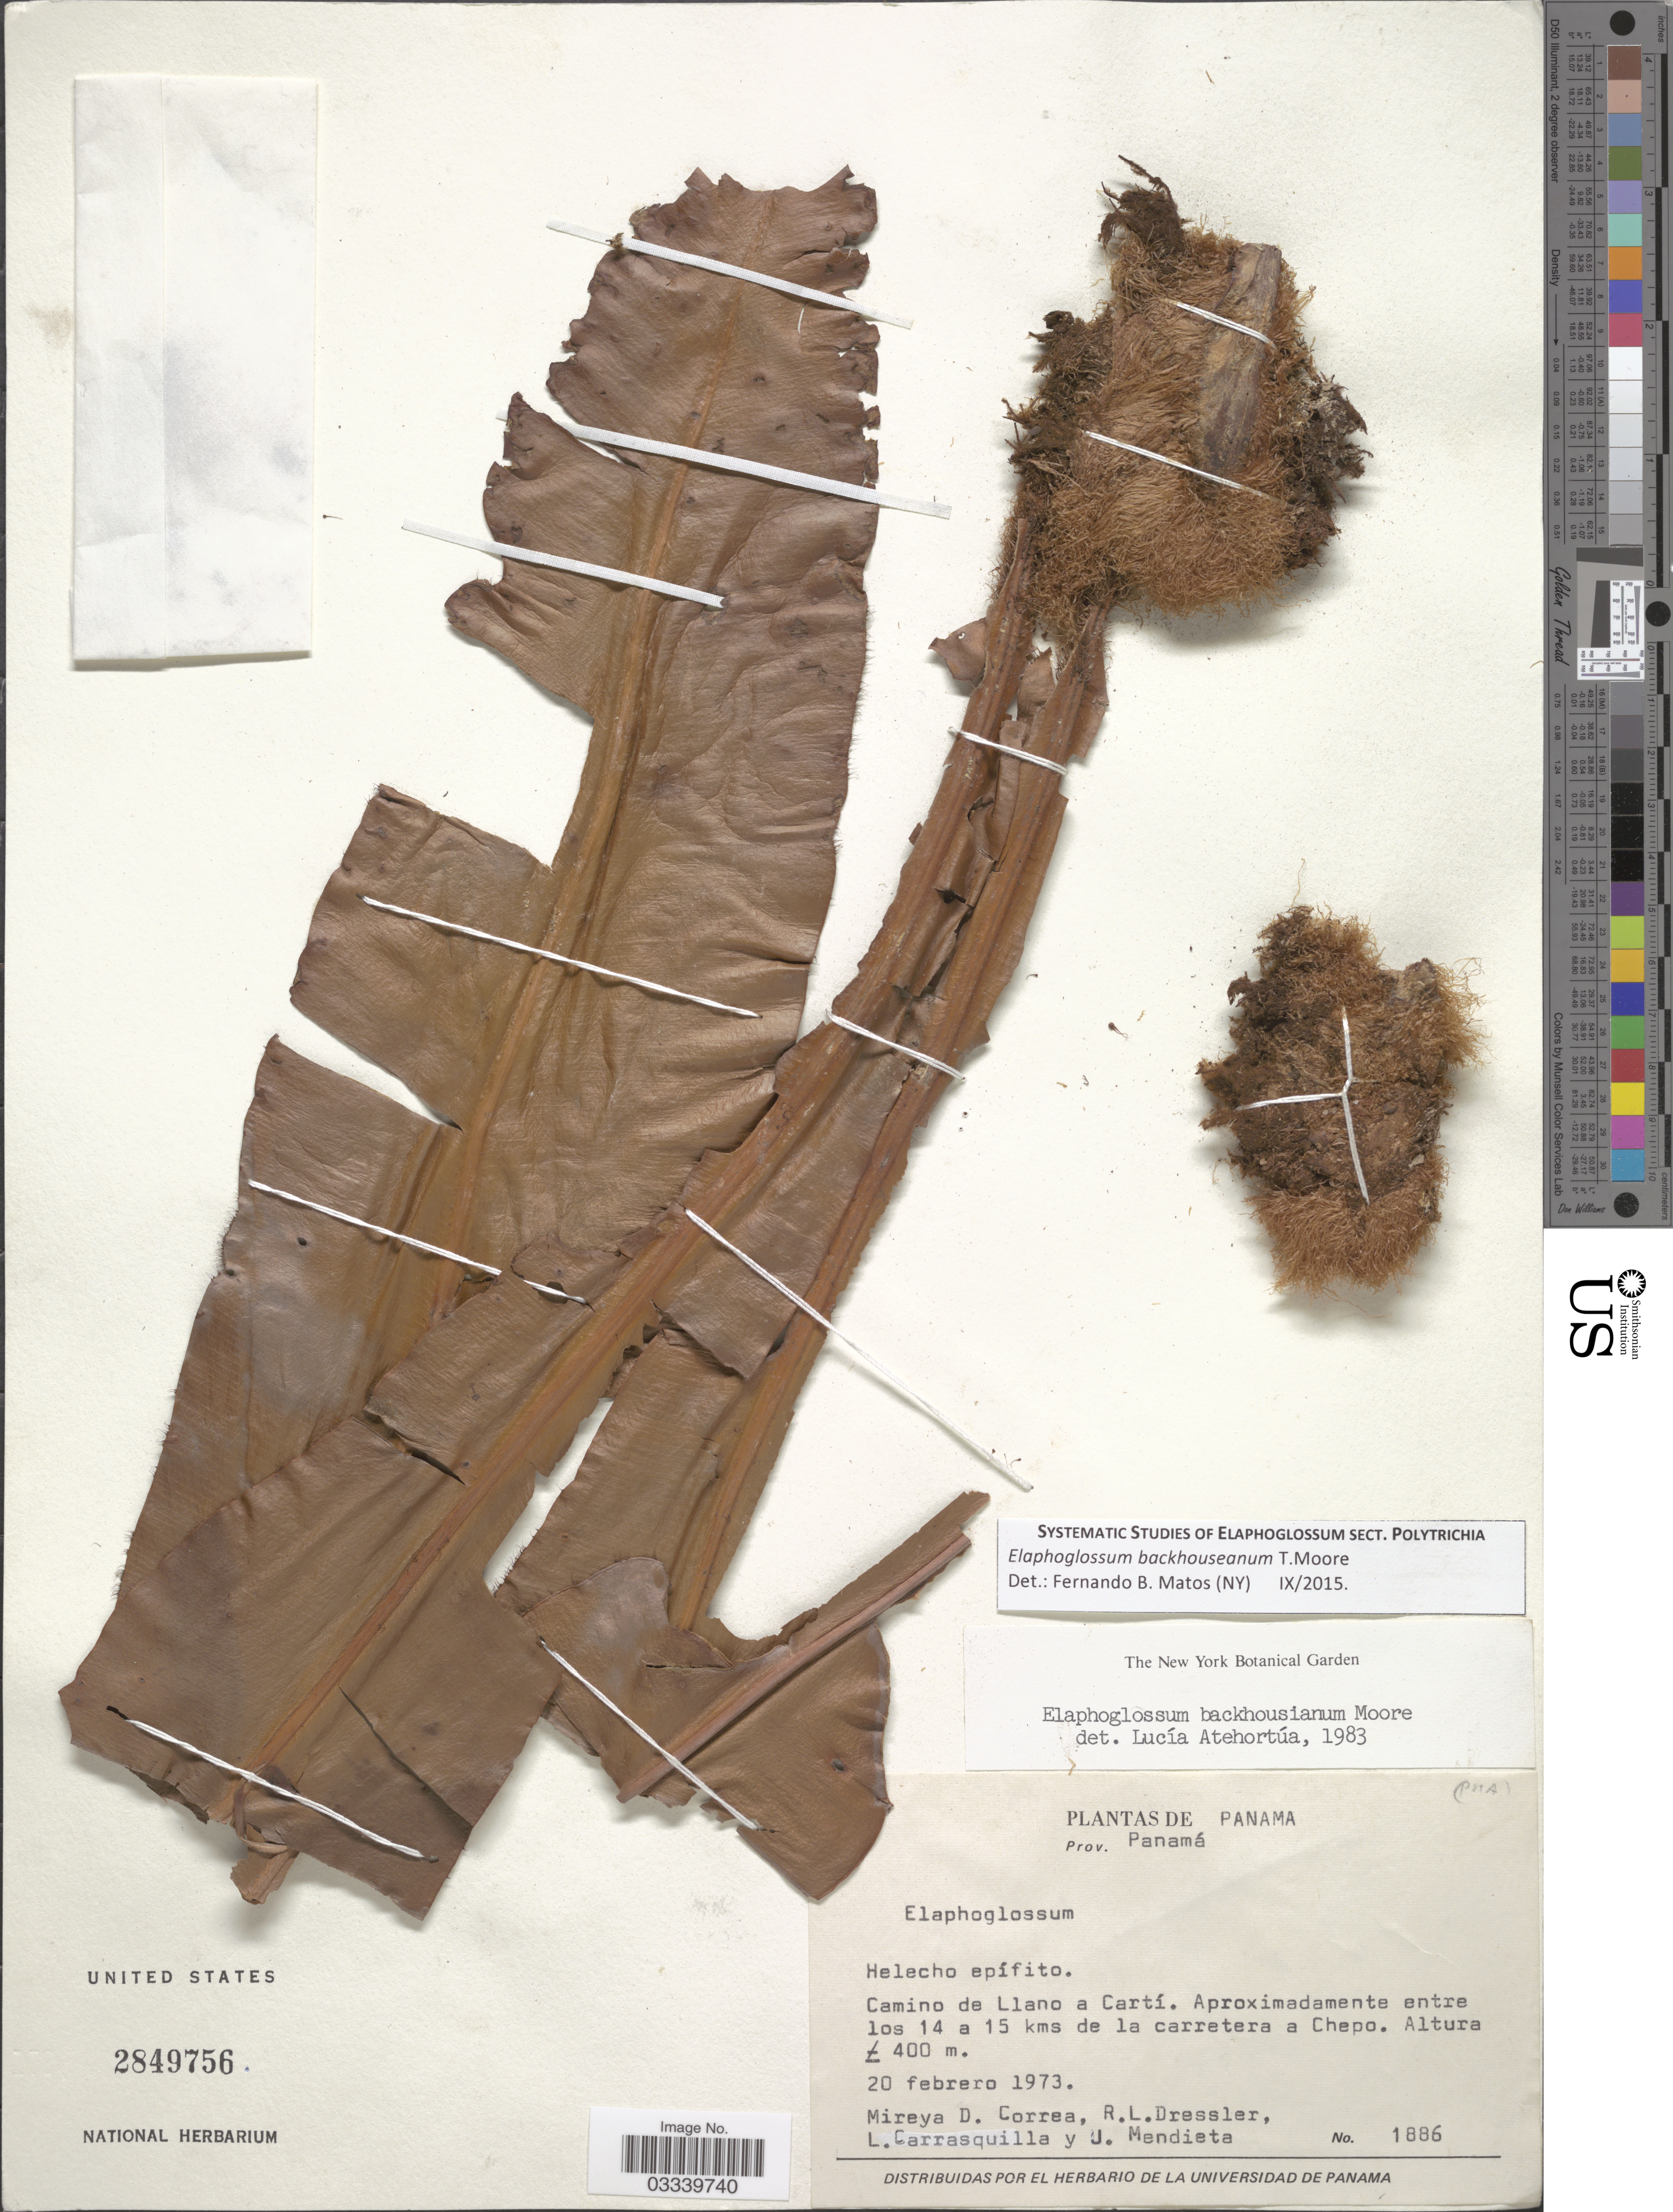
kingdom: Plantae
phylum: Tracheophyta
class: Polypodiopsida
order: Polypodiales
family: Dryopteridaceae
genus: Elaphoglossum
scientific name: Elaphoglossum backhouseanum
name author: T. Moore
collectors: M. D. Corrêa-A., R. Dressler, L. Carrasquilla & J. Mendieta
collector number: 1886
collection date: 1973-02-20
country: Panama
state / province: Panamá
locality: Camino de Llano a Cartí. Aproximadamente entre los 14 a 15 kms de la carretera a Chepo.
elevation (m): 400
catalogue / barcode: US 2849756